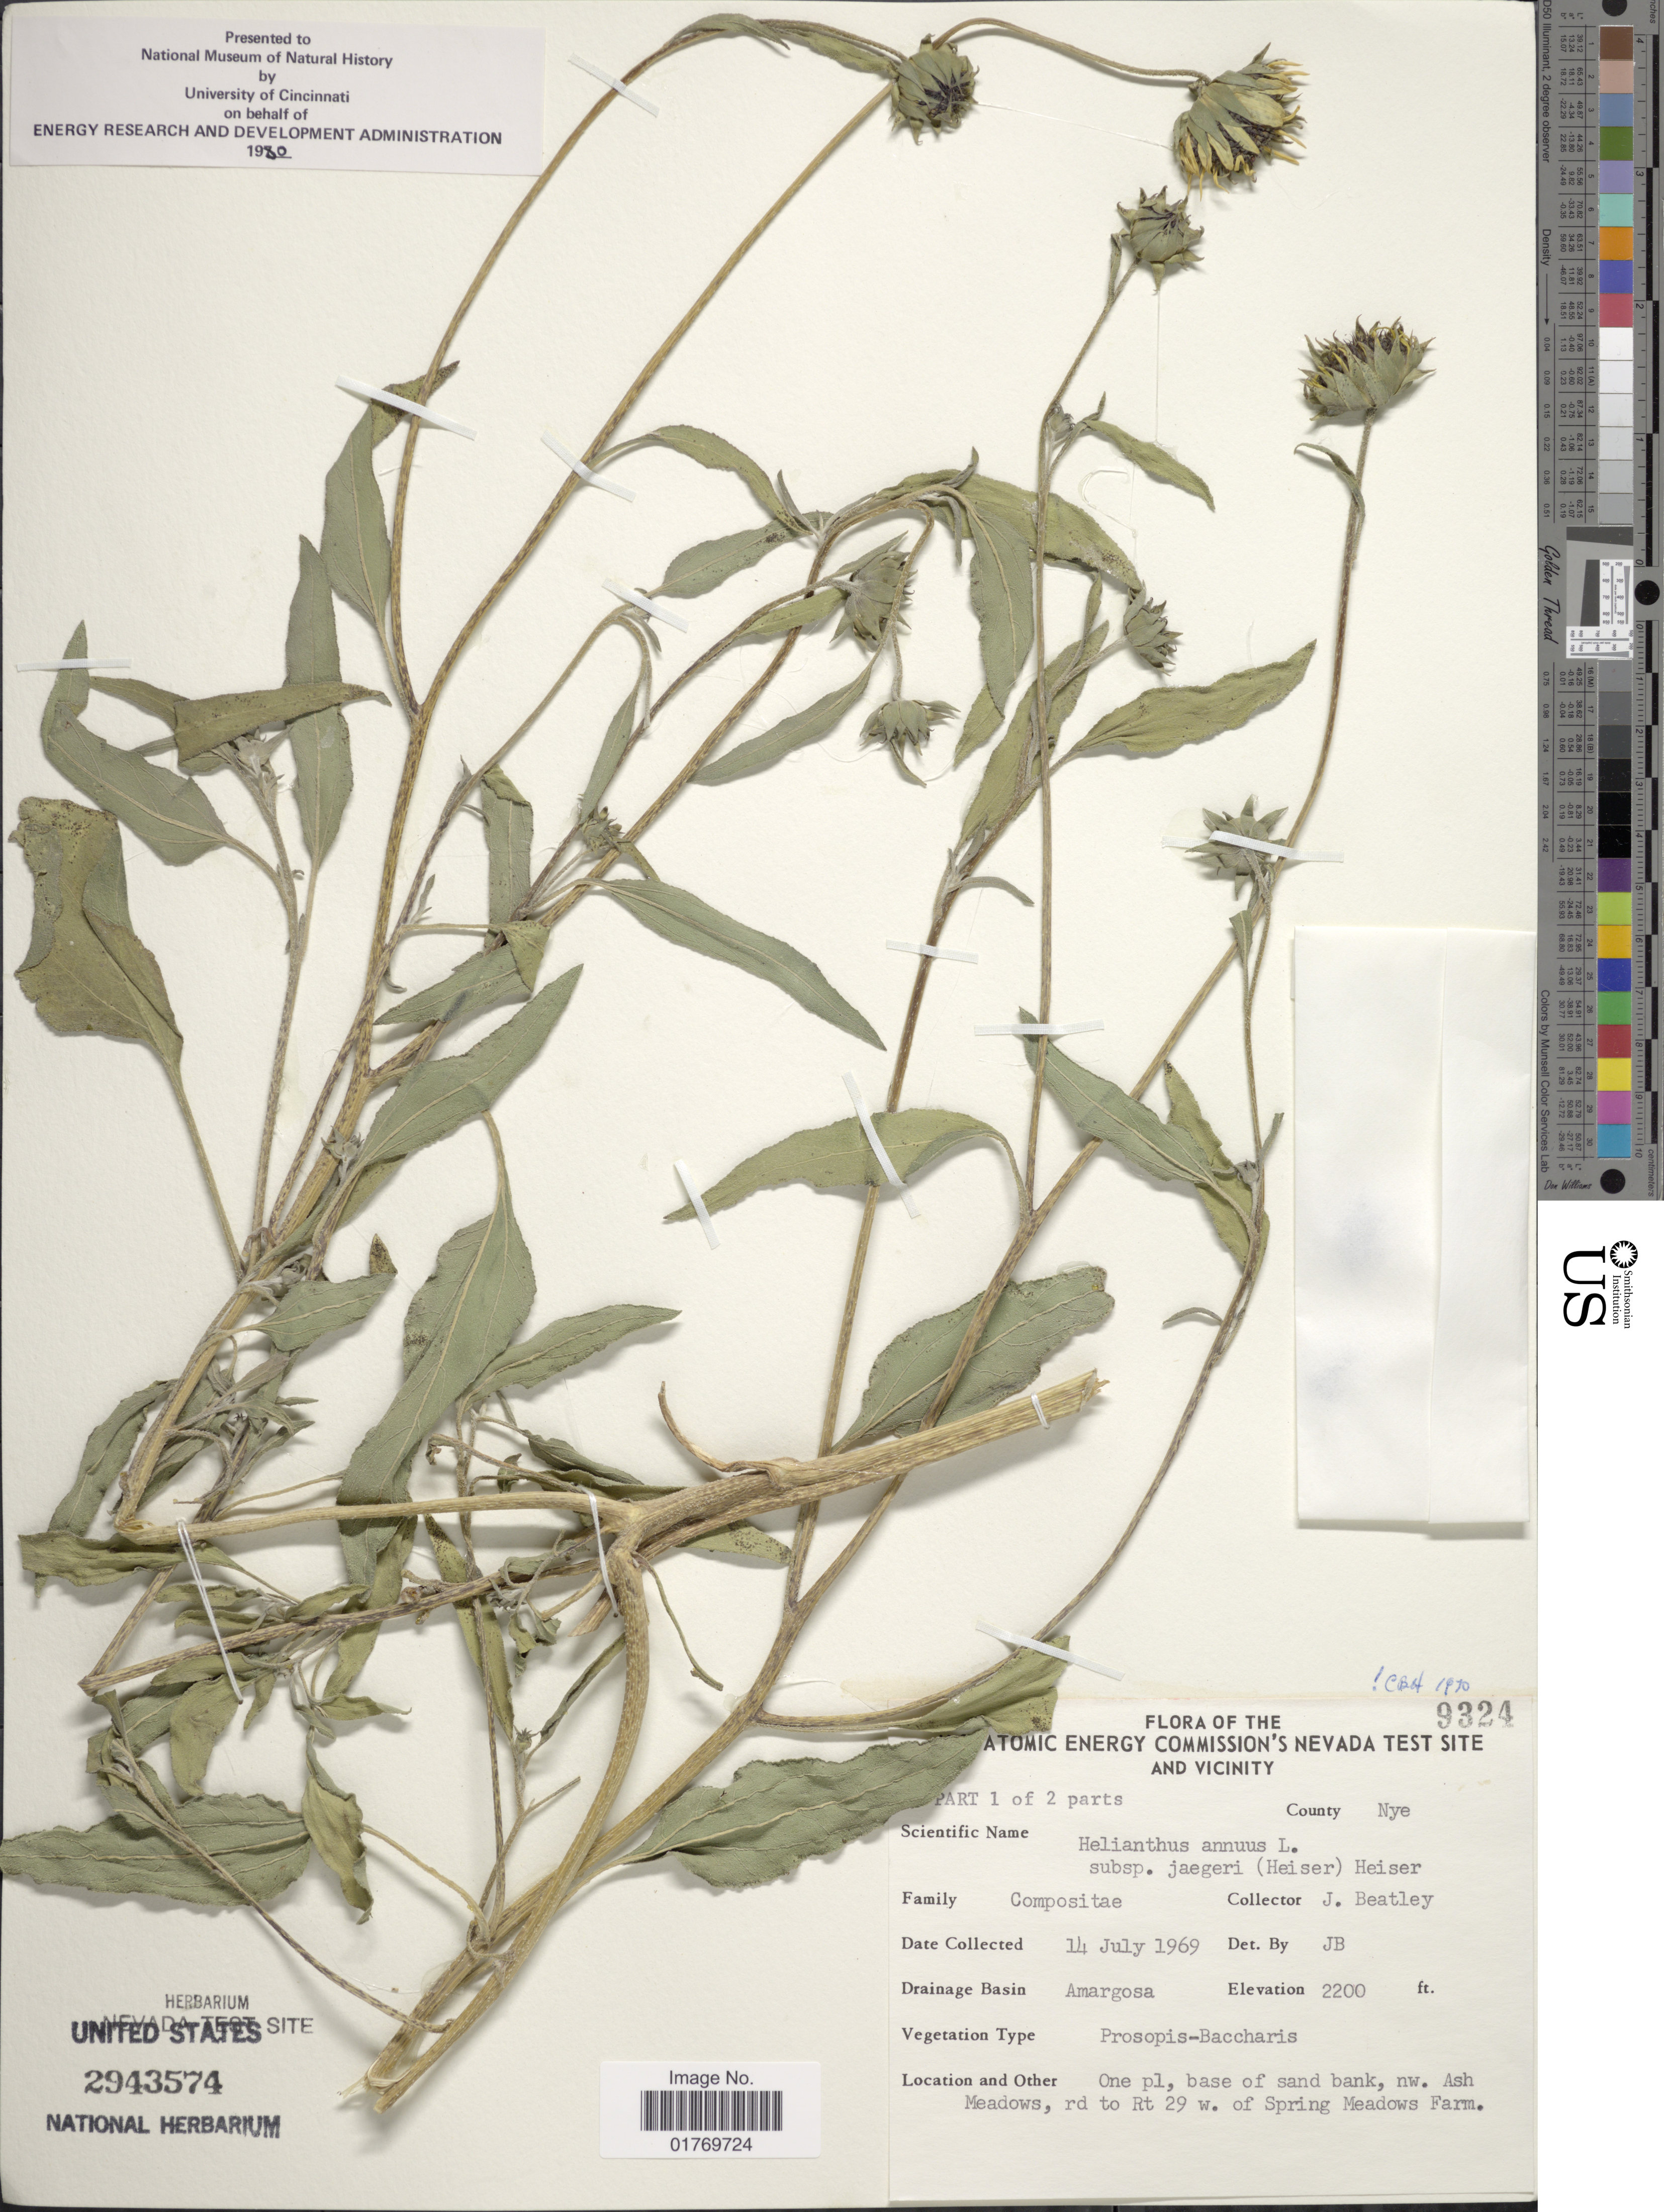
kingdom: Plantae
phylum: Tracheophyta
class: Magnoliopsida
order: Asterales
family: Asteraceae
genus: Helianthus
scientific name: Helianthus annuus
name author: L.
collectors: J. C. Beatley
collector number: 9324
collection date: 1969-07-14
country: United States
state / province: Nevada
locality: U. S. Atomic Energy Commision' s Nevada Test Site And Vicinity, County Nye, Drainage Basin Amargosa, One pl. base of sand bank, nw. Ash Meadows, rd to Rt 29 w. of Spring Meadows Farm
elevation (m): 671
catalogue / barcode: US 2943574